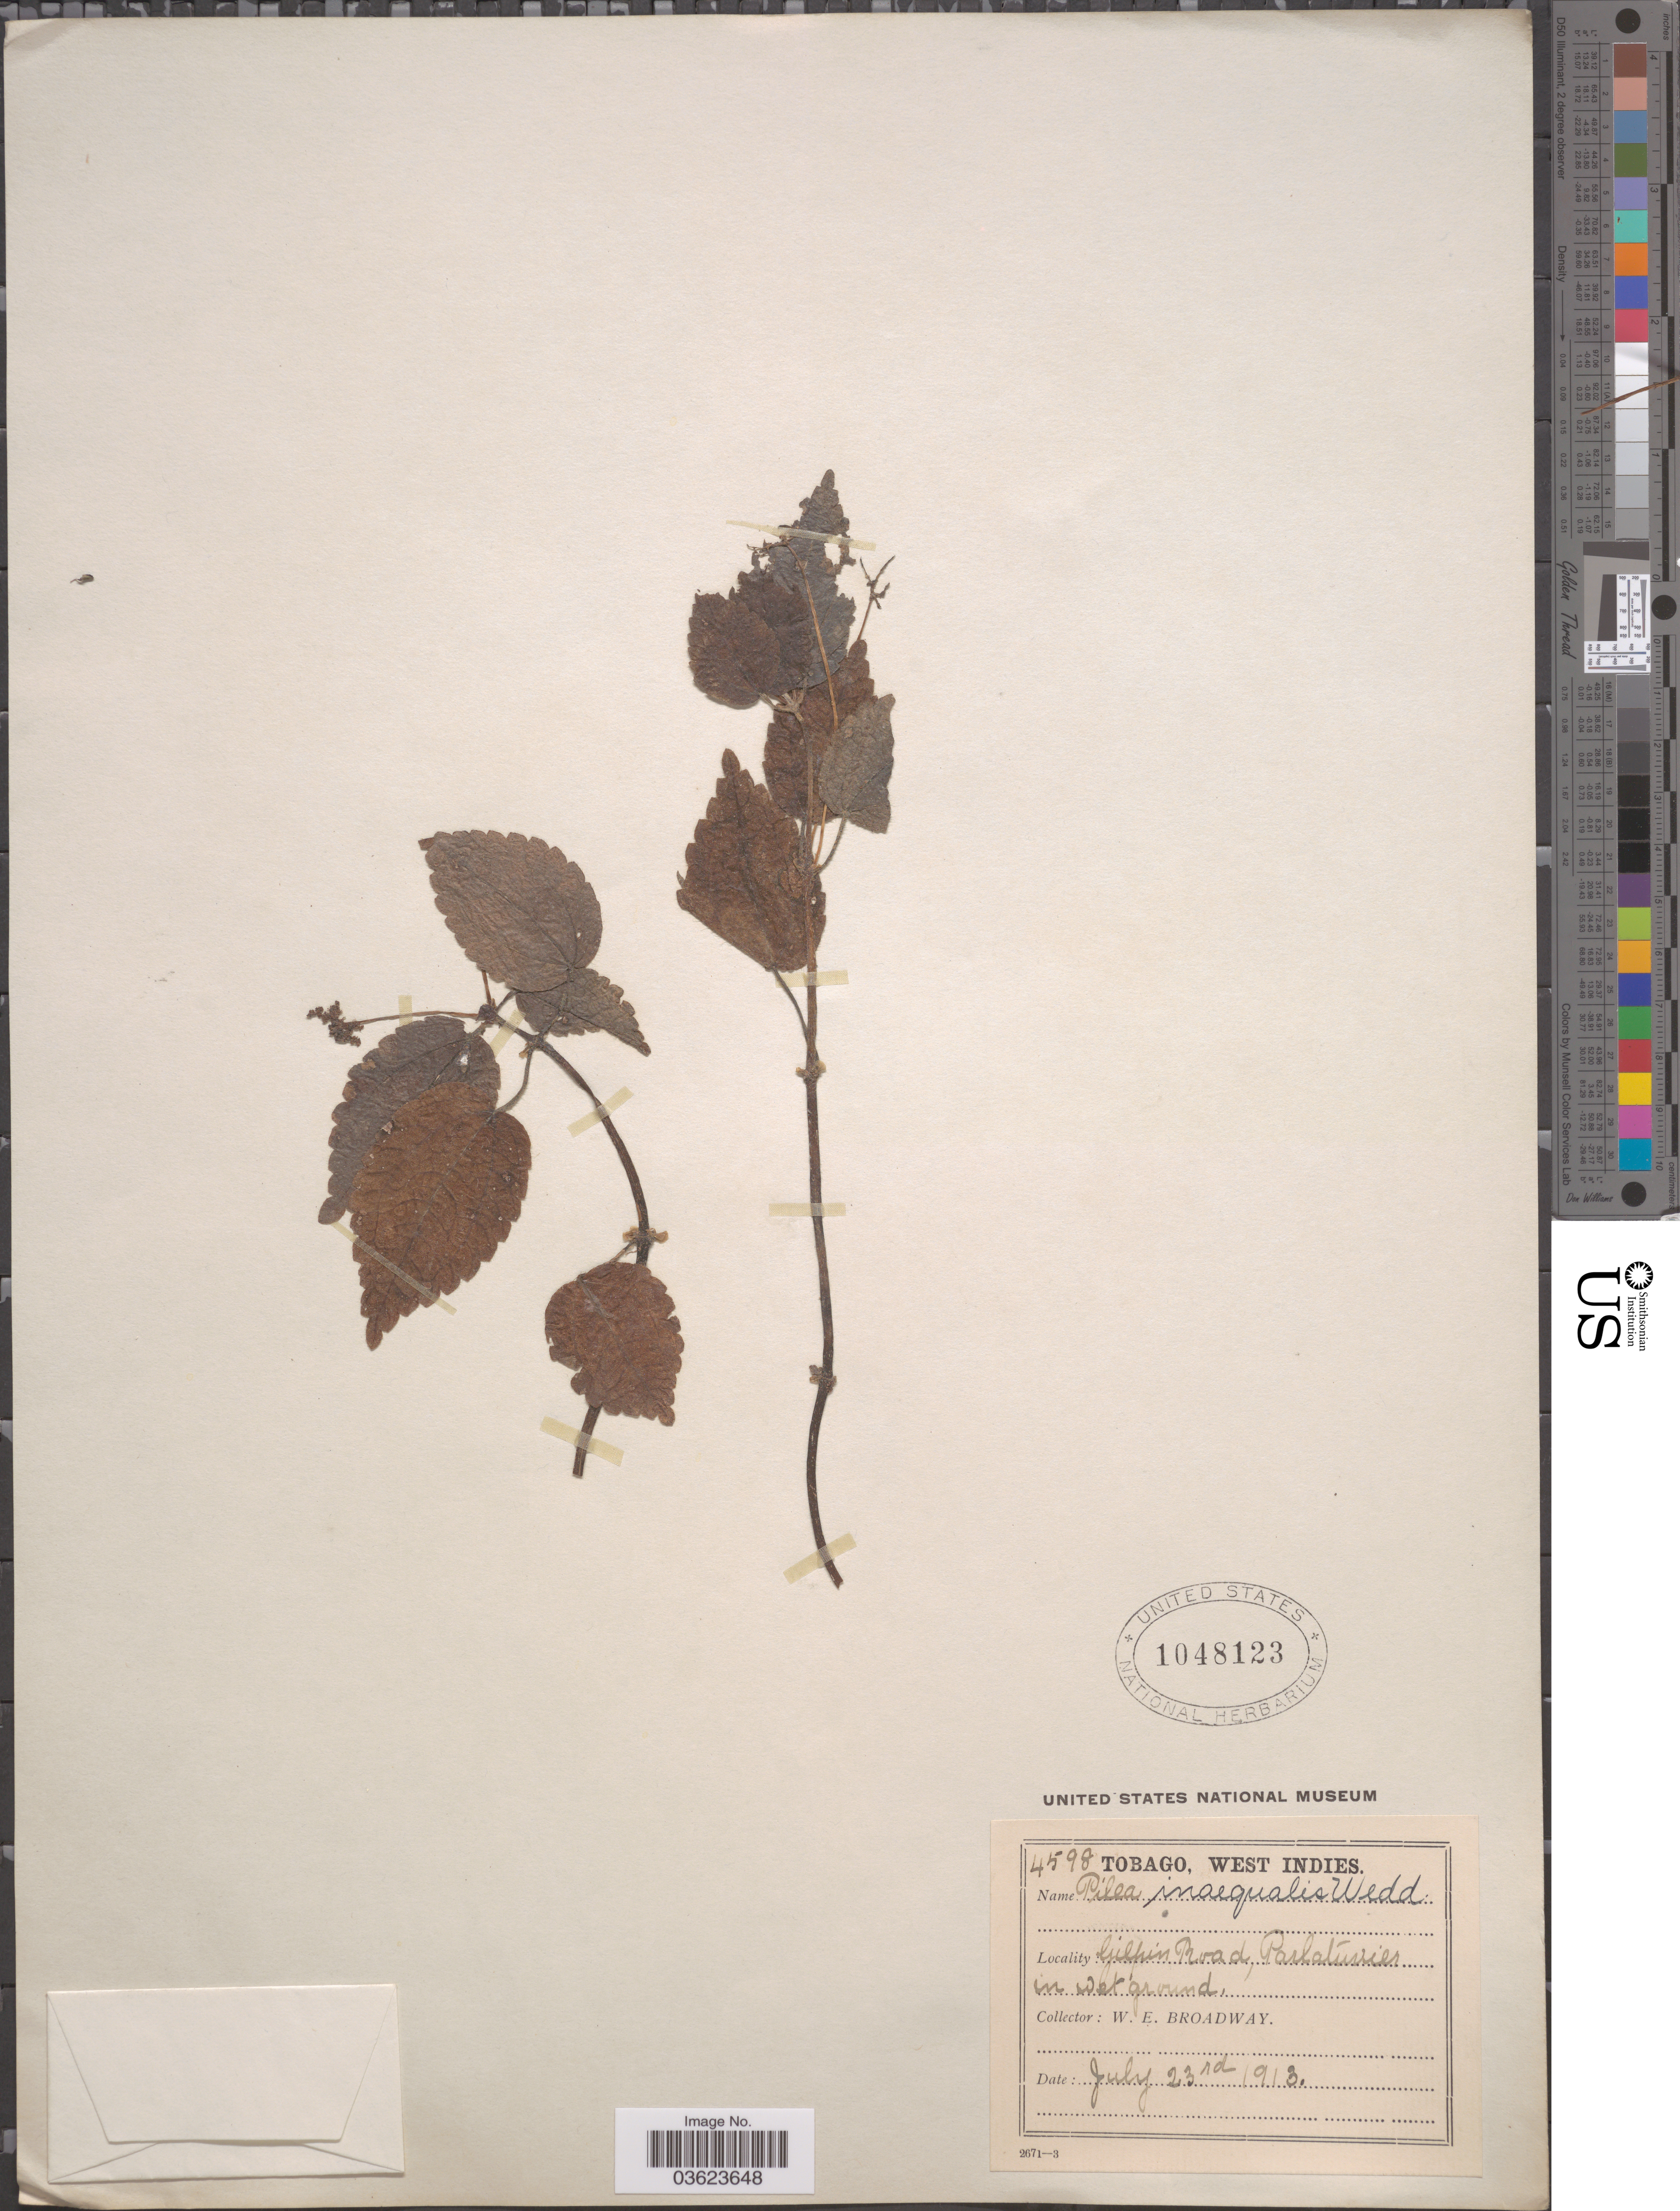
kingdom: Plantae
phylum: Tracheophyta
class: Magnoliopsida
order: Rosales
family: Urticaceae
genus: Pilea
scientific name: Pilea inaequalis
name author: (Juss. ex Poir.) Wedd.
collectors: W. E. Broadway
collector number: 4598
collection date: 1913-07-23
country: Trinidad and Tobago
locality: Tobago. Gilpin Road, Parlatuvier in wet ground.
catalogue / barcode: US 1048123